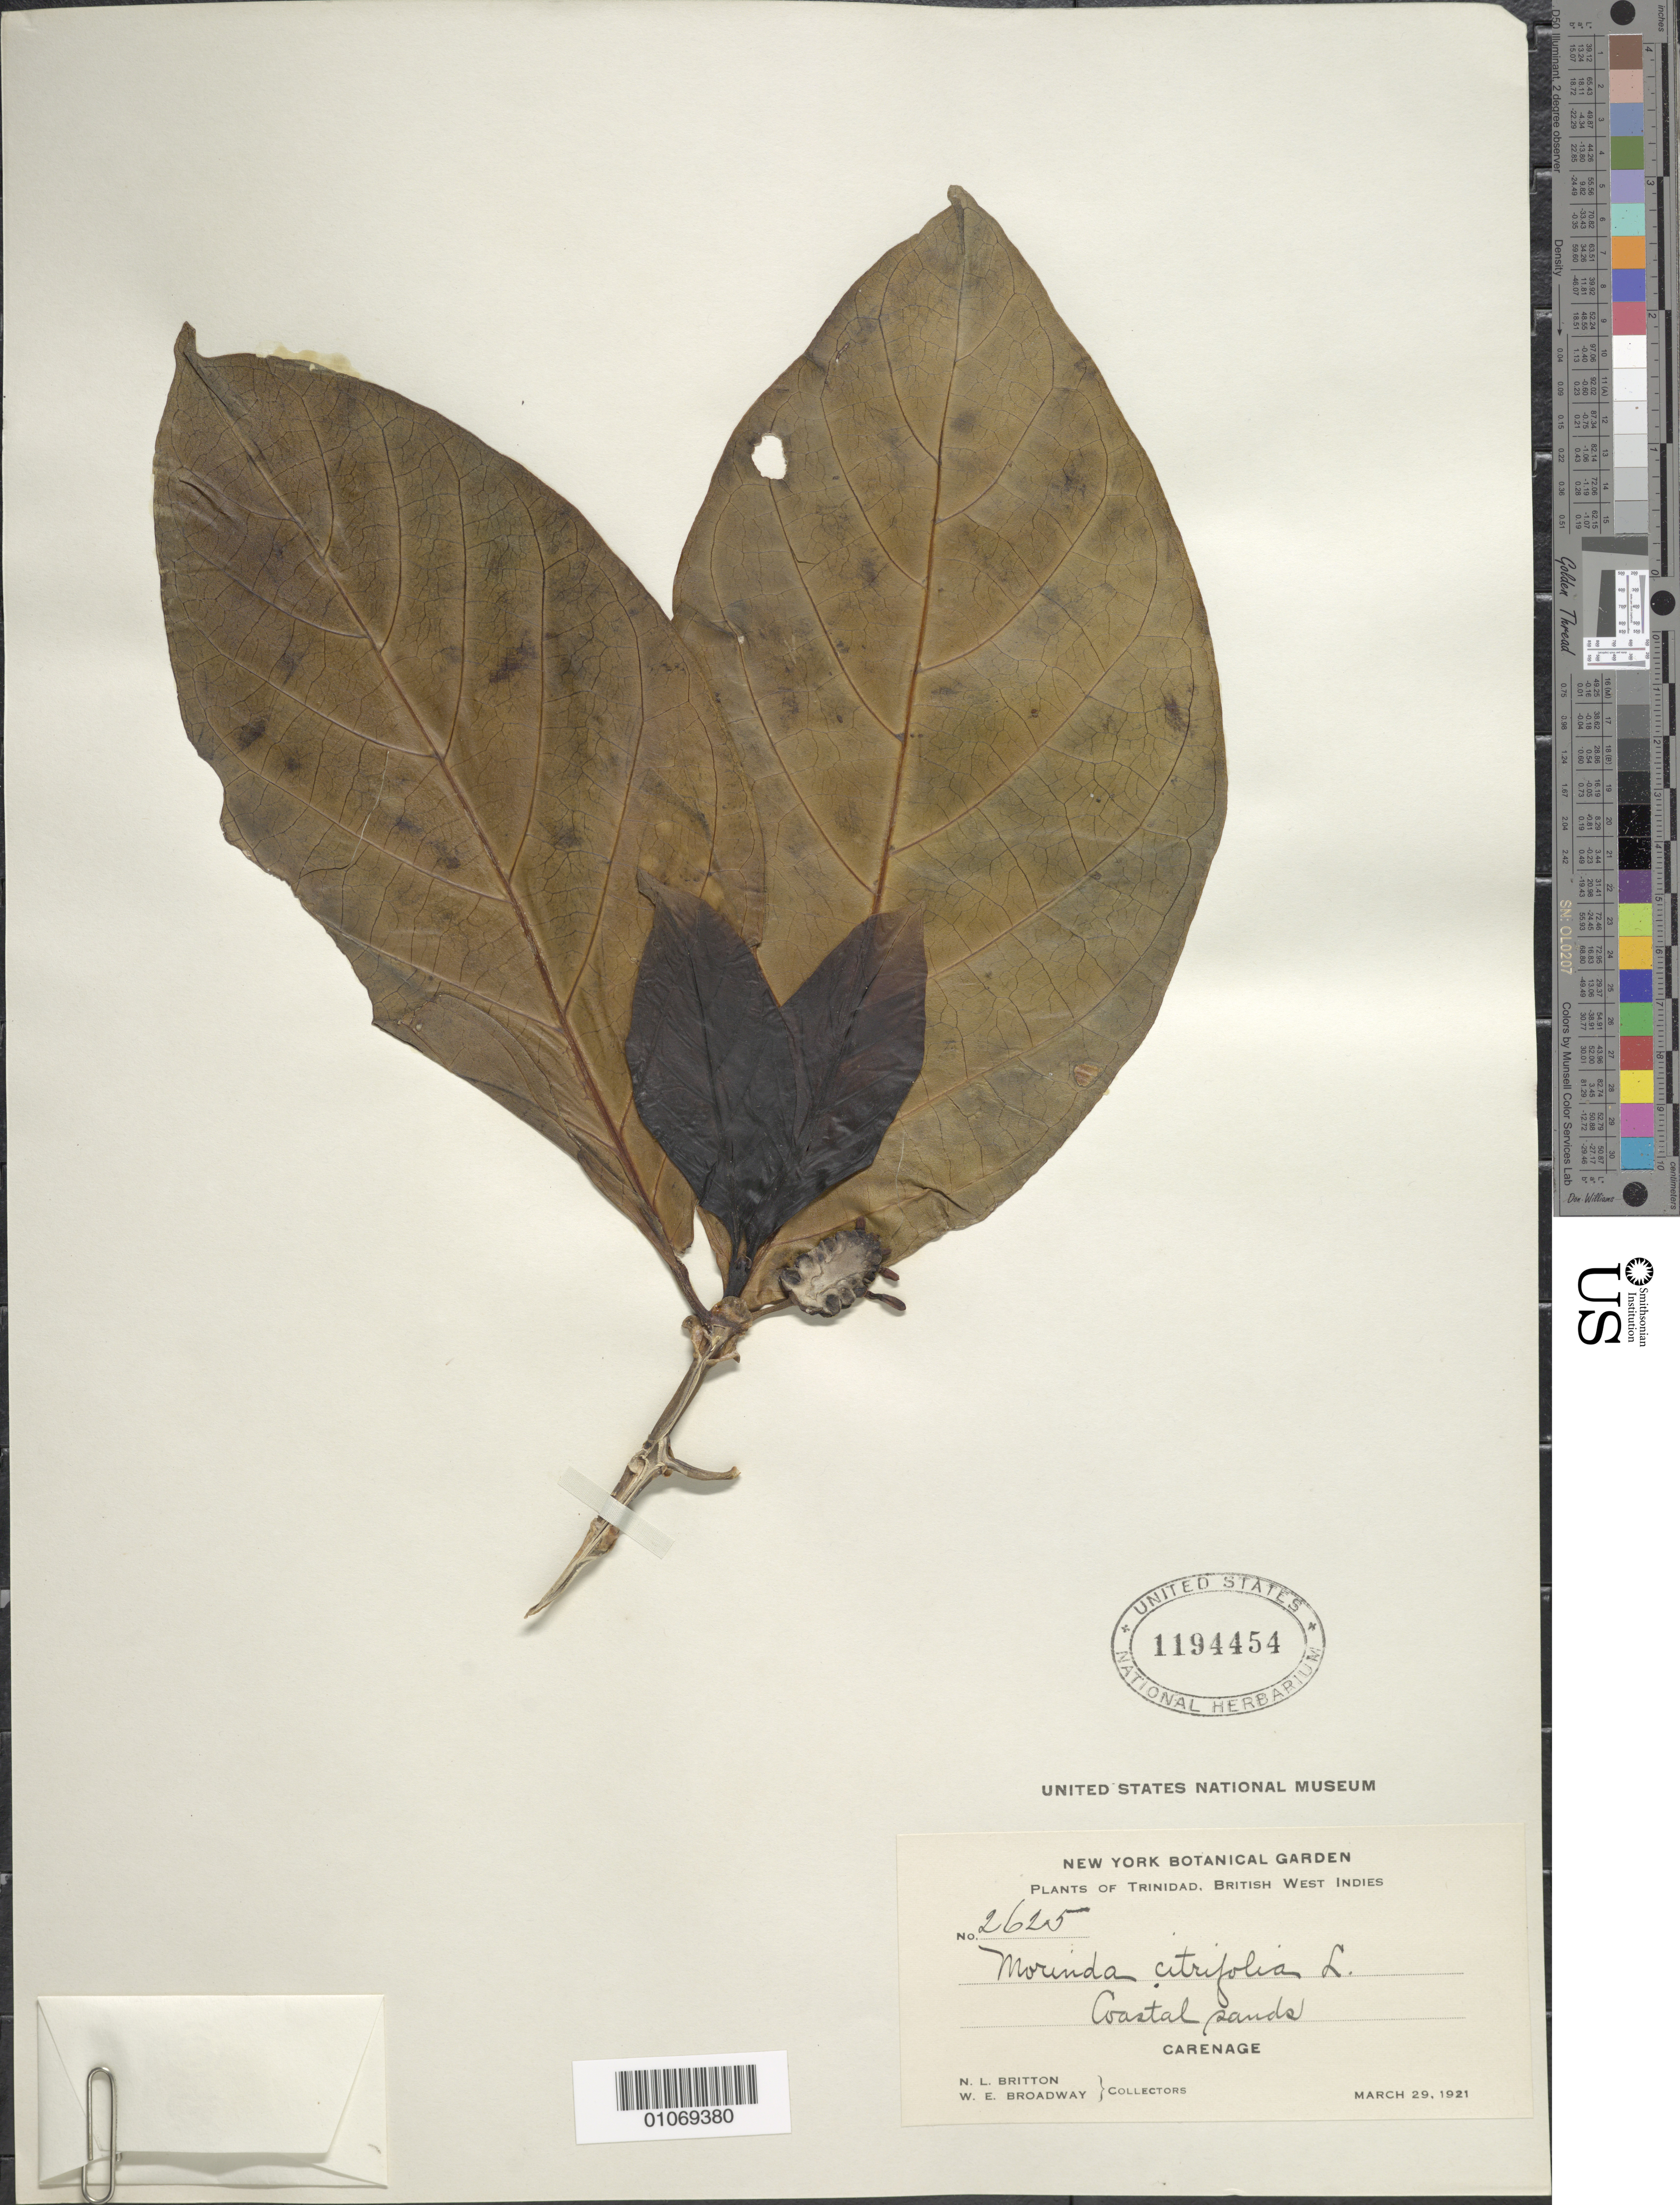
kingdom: Plantae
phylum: Tracheophyta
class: Magnoliopsida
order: Gentianales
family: Rubiaceae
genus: Morinda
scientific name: Morinda citrifolia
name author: L.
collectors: N. Britton & W. E. Broadway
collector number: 2625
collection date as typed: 29 Mar 1921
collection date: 1921-03-29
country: Trinidad and Tobago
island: Trinidad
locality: Carenage, coastal sands.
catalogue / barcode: US 1194454